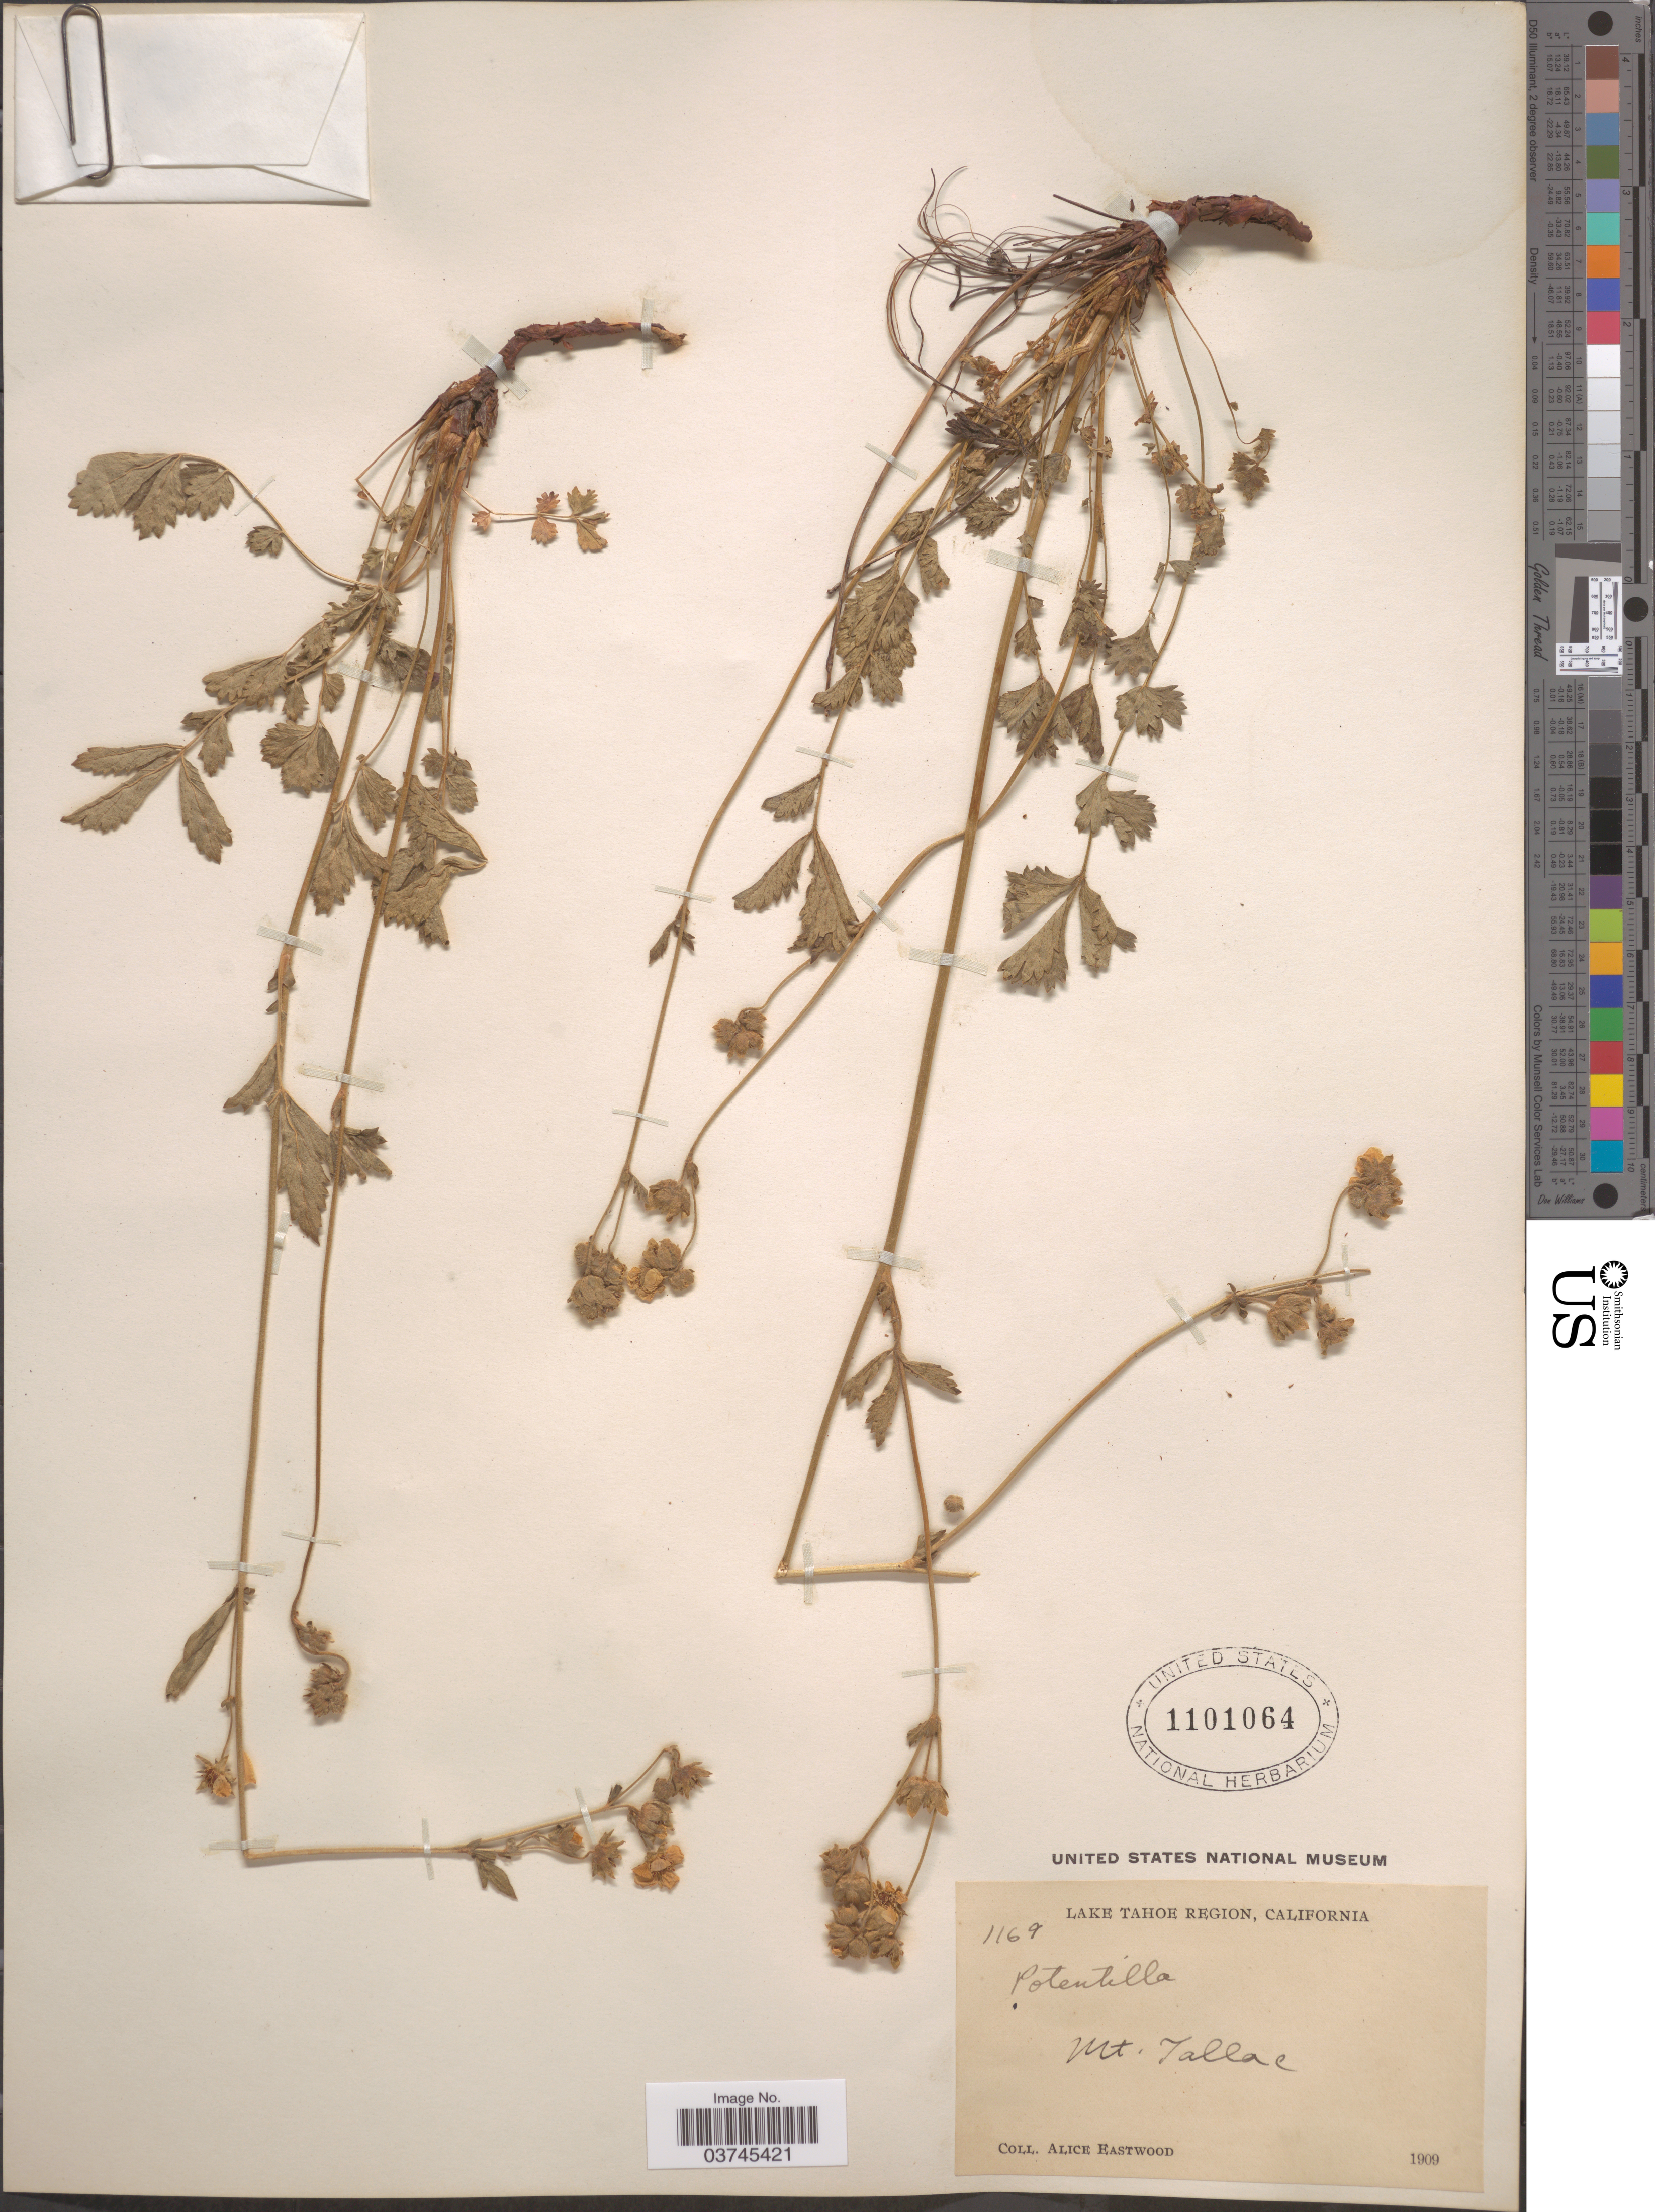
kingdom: Plantae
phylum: Tracheophyta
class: Magnoliopsida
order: Rosales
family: Rosaceae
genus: Drymocallis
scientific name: Drymocallis lactea var. lactea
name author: (Greene) Rydb.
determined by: Strong, Mark T., (BOT), Smithsonian Institution - National Museum of Natural History (UNITED STATES)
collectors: A. Eastwood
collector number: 1169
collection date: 1909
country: United States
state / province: California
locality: Lake Tahoe Region. Mt. Tallac.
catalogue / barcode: US 1101064